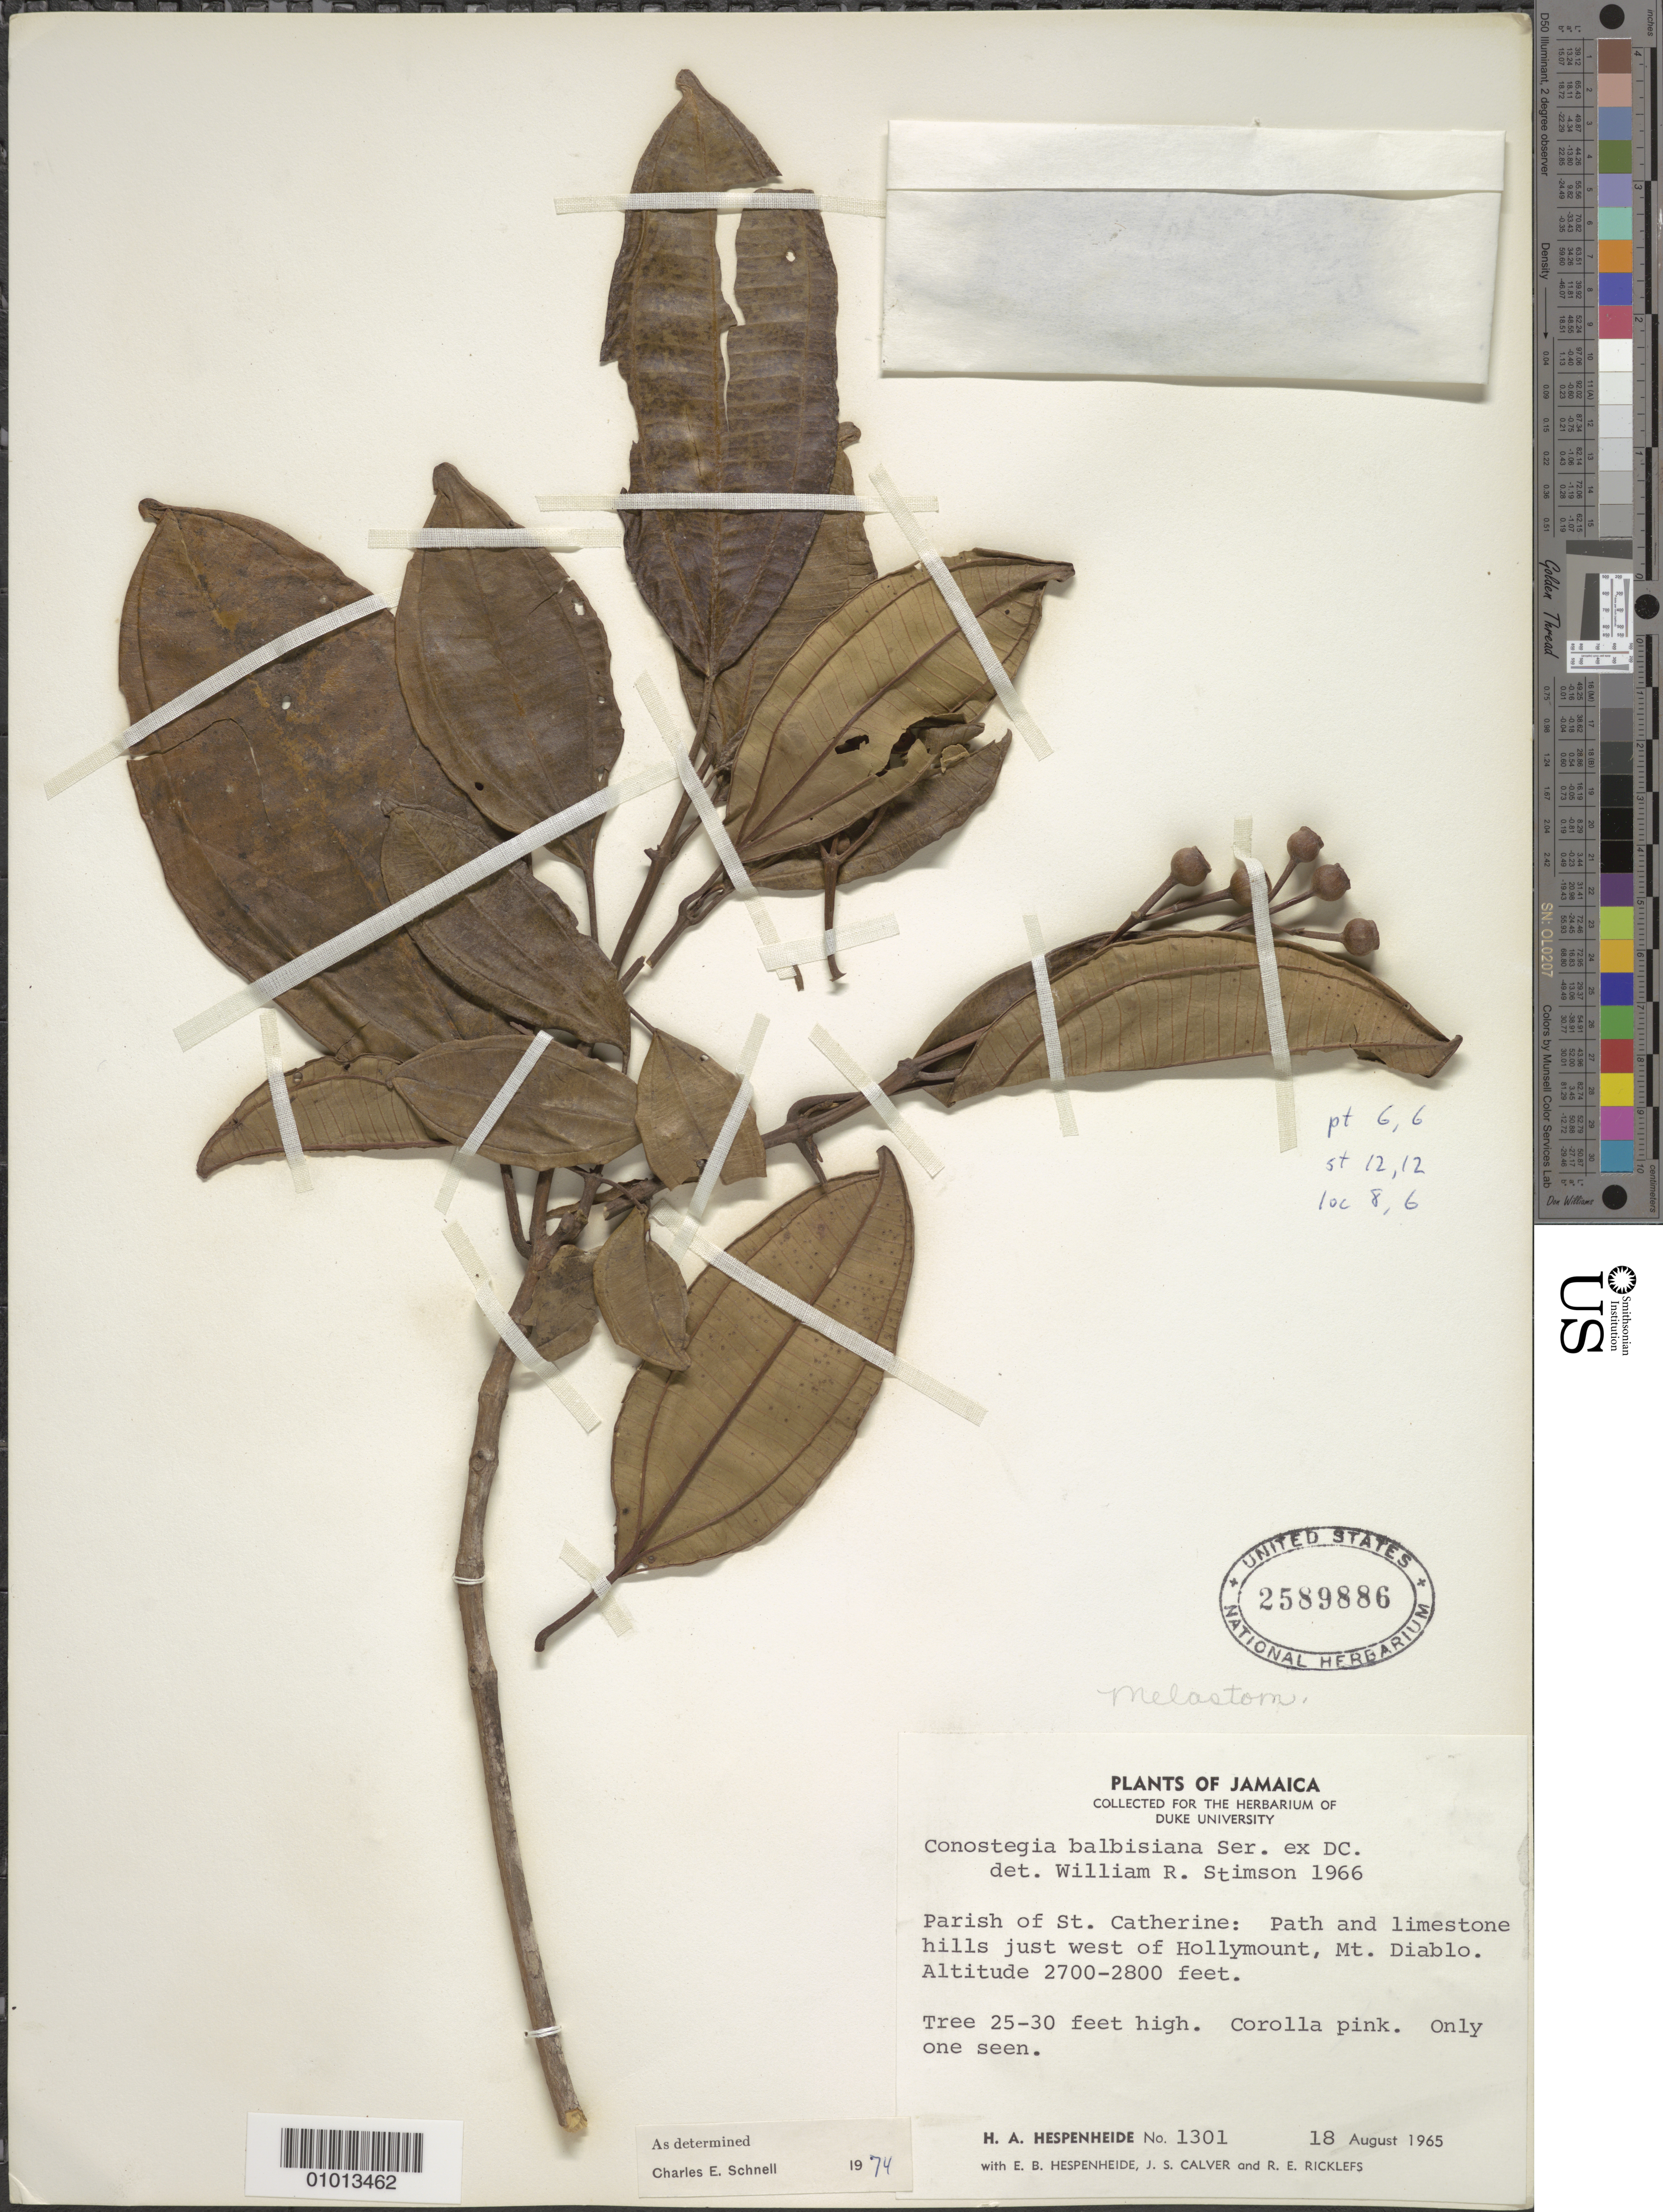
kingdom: Plantae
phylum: Tracheophyta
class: Magnoliopsida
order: Myrtales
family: Melastomataceae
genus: Conostegia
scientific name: Conostegia balbisiana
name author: Ser. ex DC.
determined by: Schnell, C. E.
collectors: H. A. Hespenheide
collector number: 1302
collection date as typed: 18 Aug 1965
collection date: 1965-08-18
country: Jamaica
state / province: Saint Catherine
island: Jamaica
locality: Just west of Hollymount, Mt. Diablo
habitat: Path and limestone hills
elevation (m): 823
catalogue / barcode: US 2589886